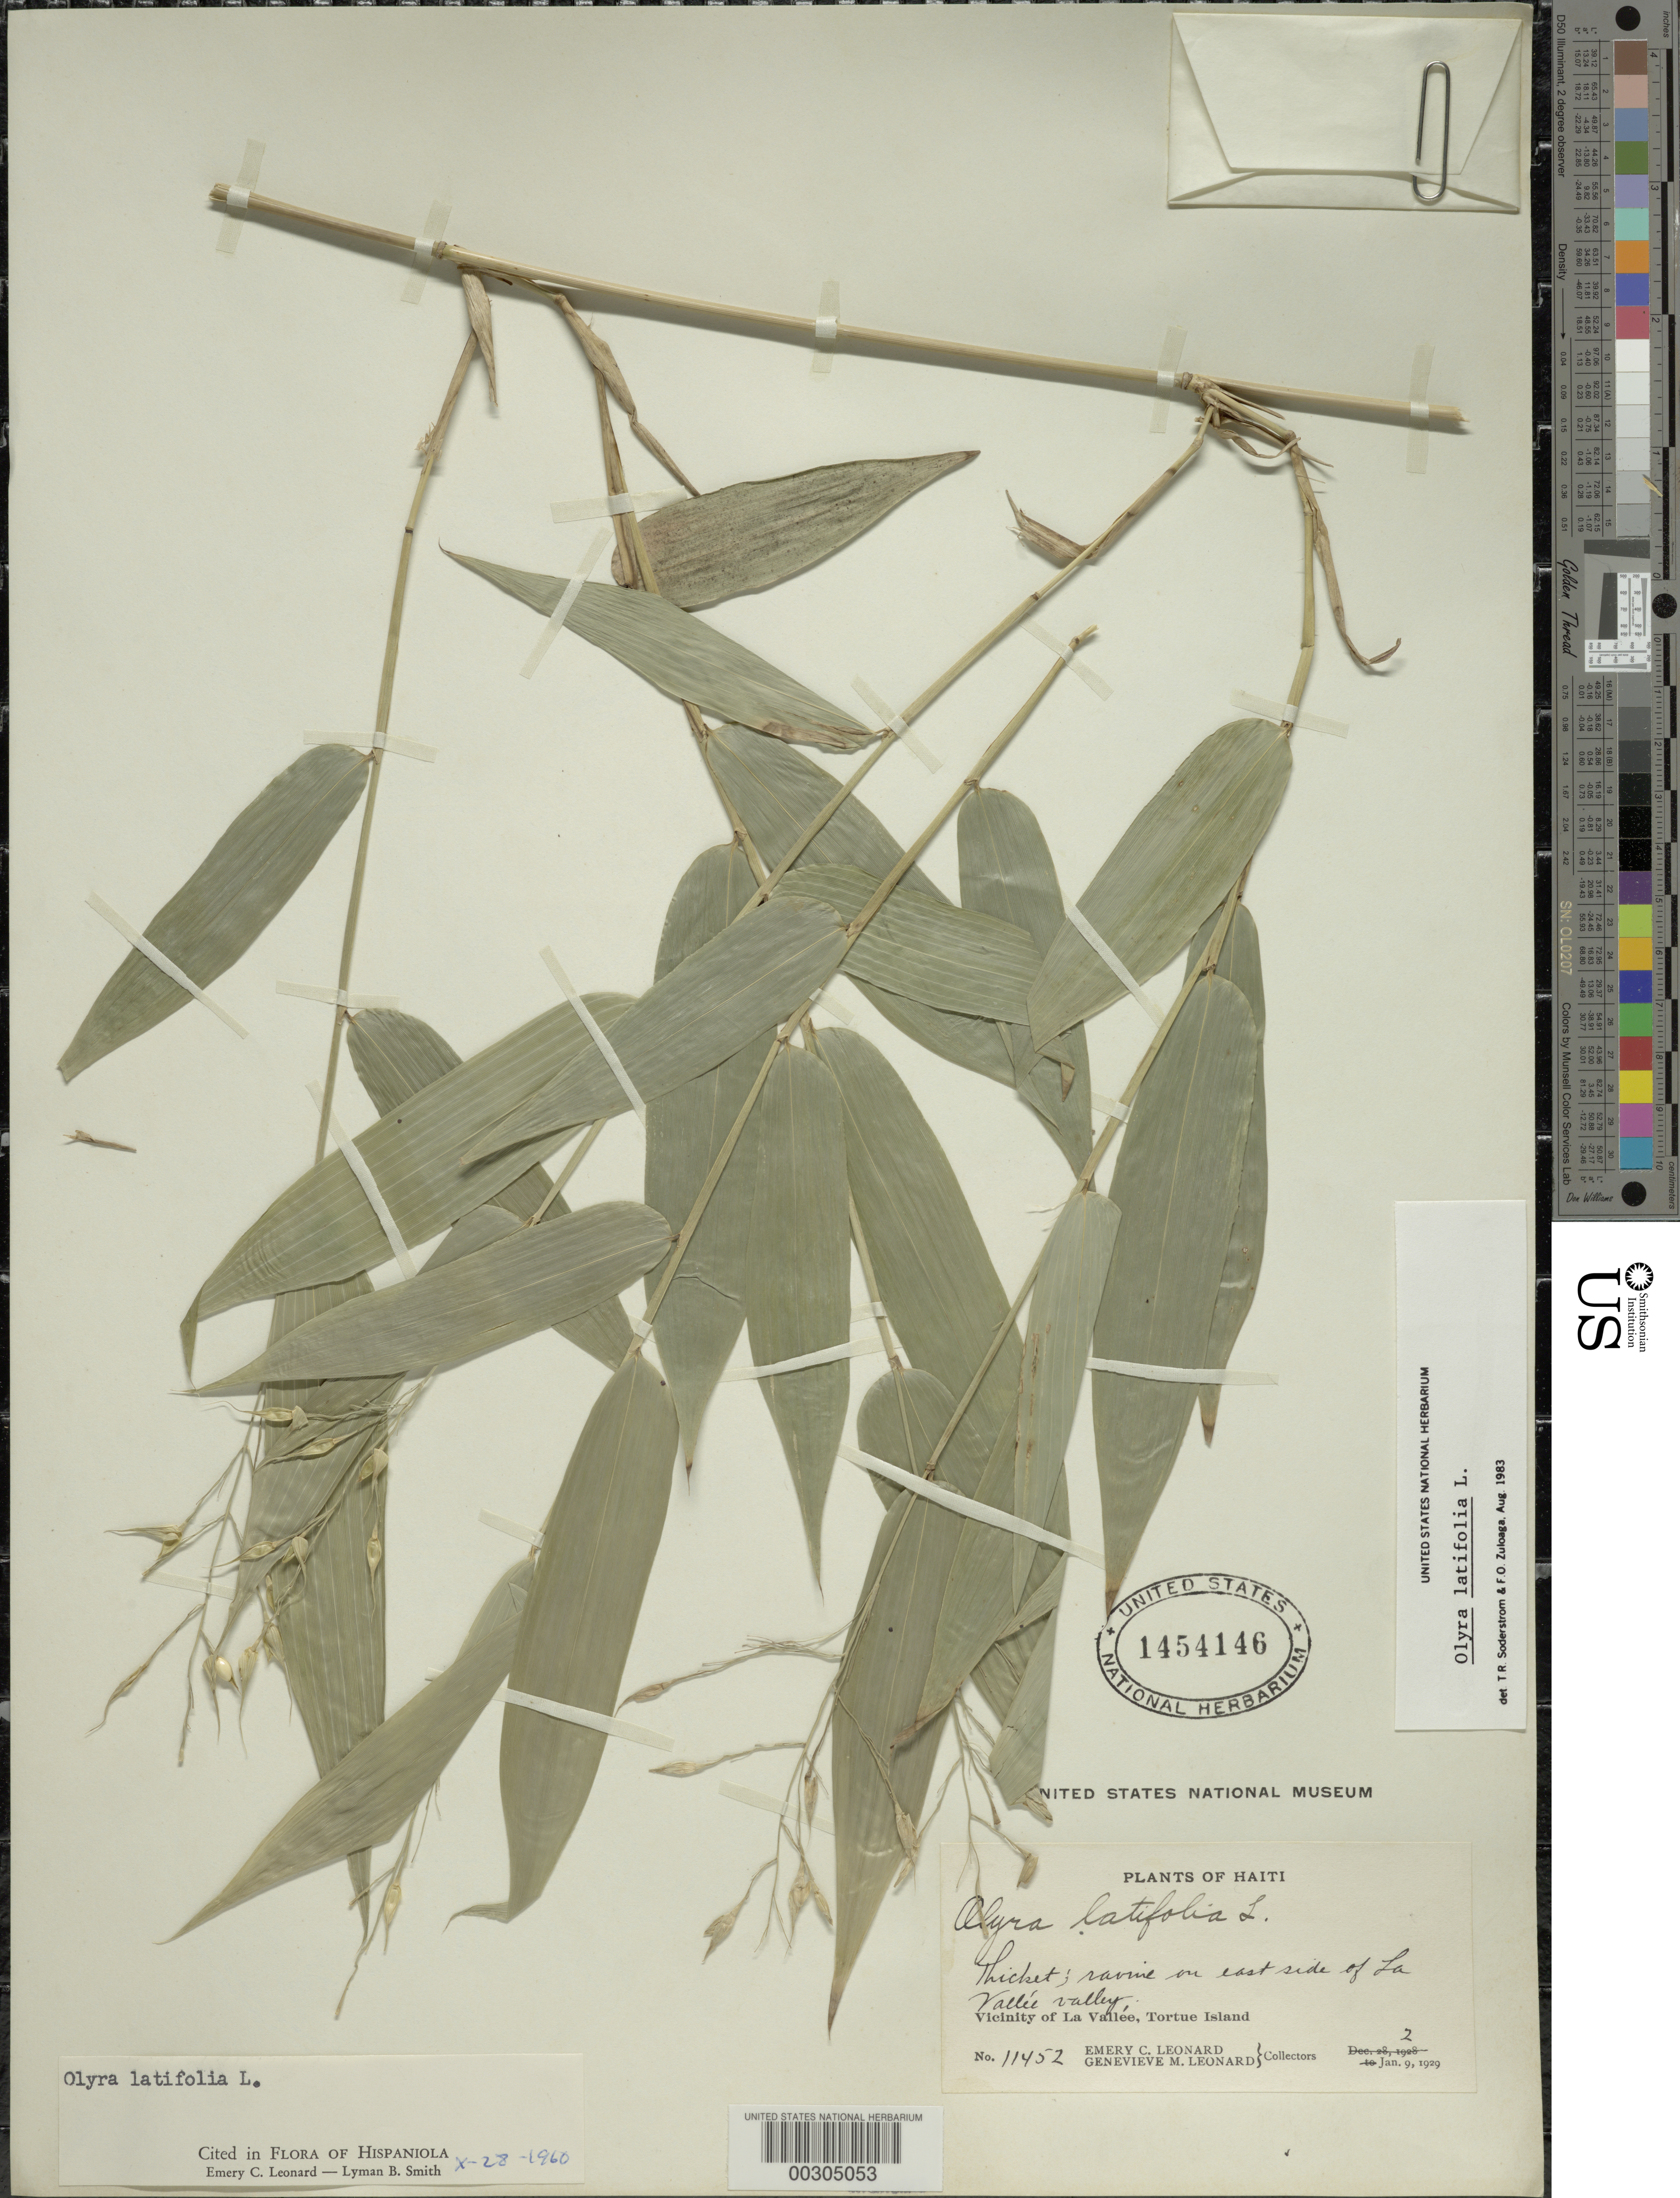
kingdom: Plantae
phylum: Tracheophyta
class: Liliopsida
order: Poales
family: Poaceae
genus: Olyra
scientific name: Olyra latifolia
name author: L.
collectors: E. C. Leonard & G. M. Leonard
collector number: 11452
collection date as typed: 09 Jan 1929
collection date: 1929-01-09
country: Haiti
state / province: Nord-Ouest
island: Tortuga Island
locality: La vallee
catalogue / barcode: US 1454146